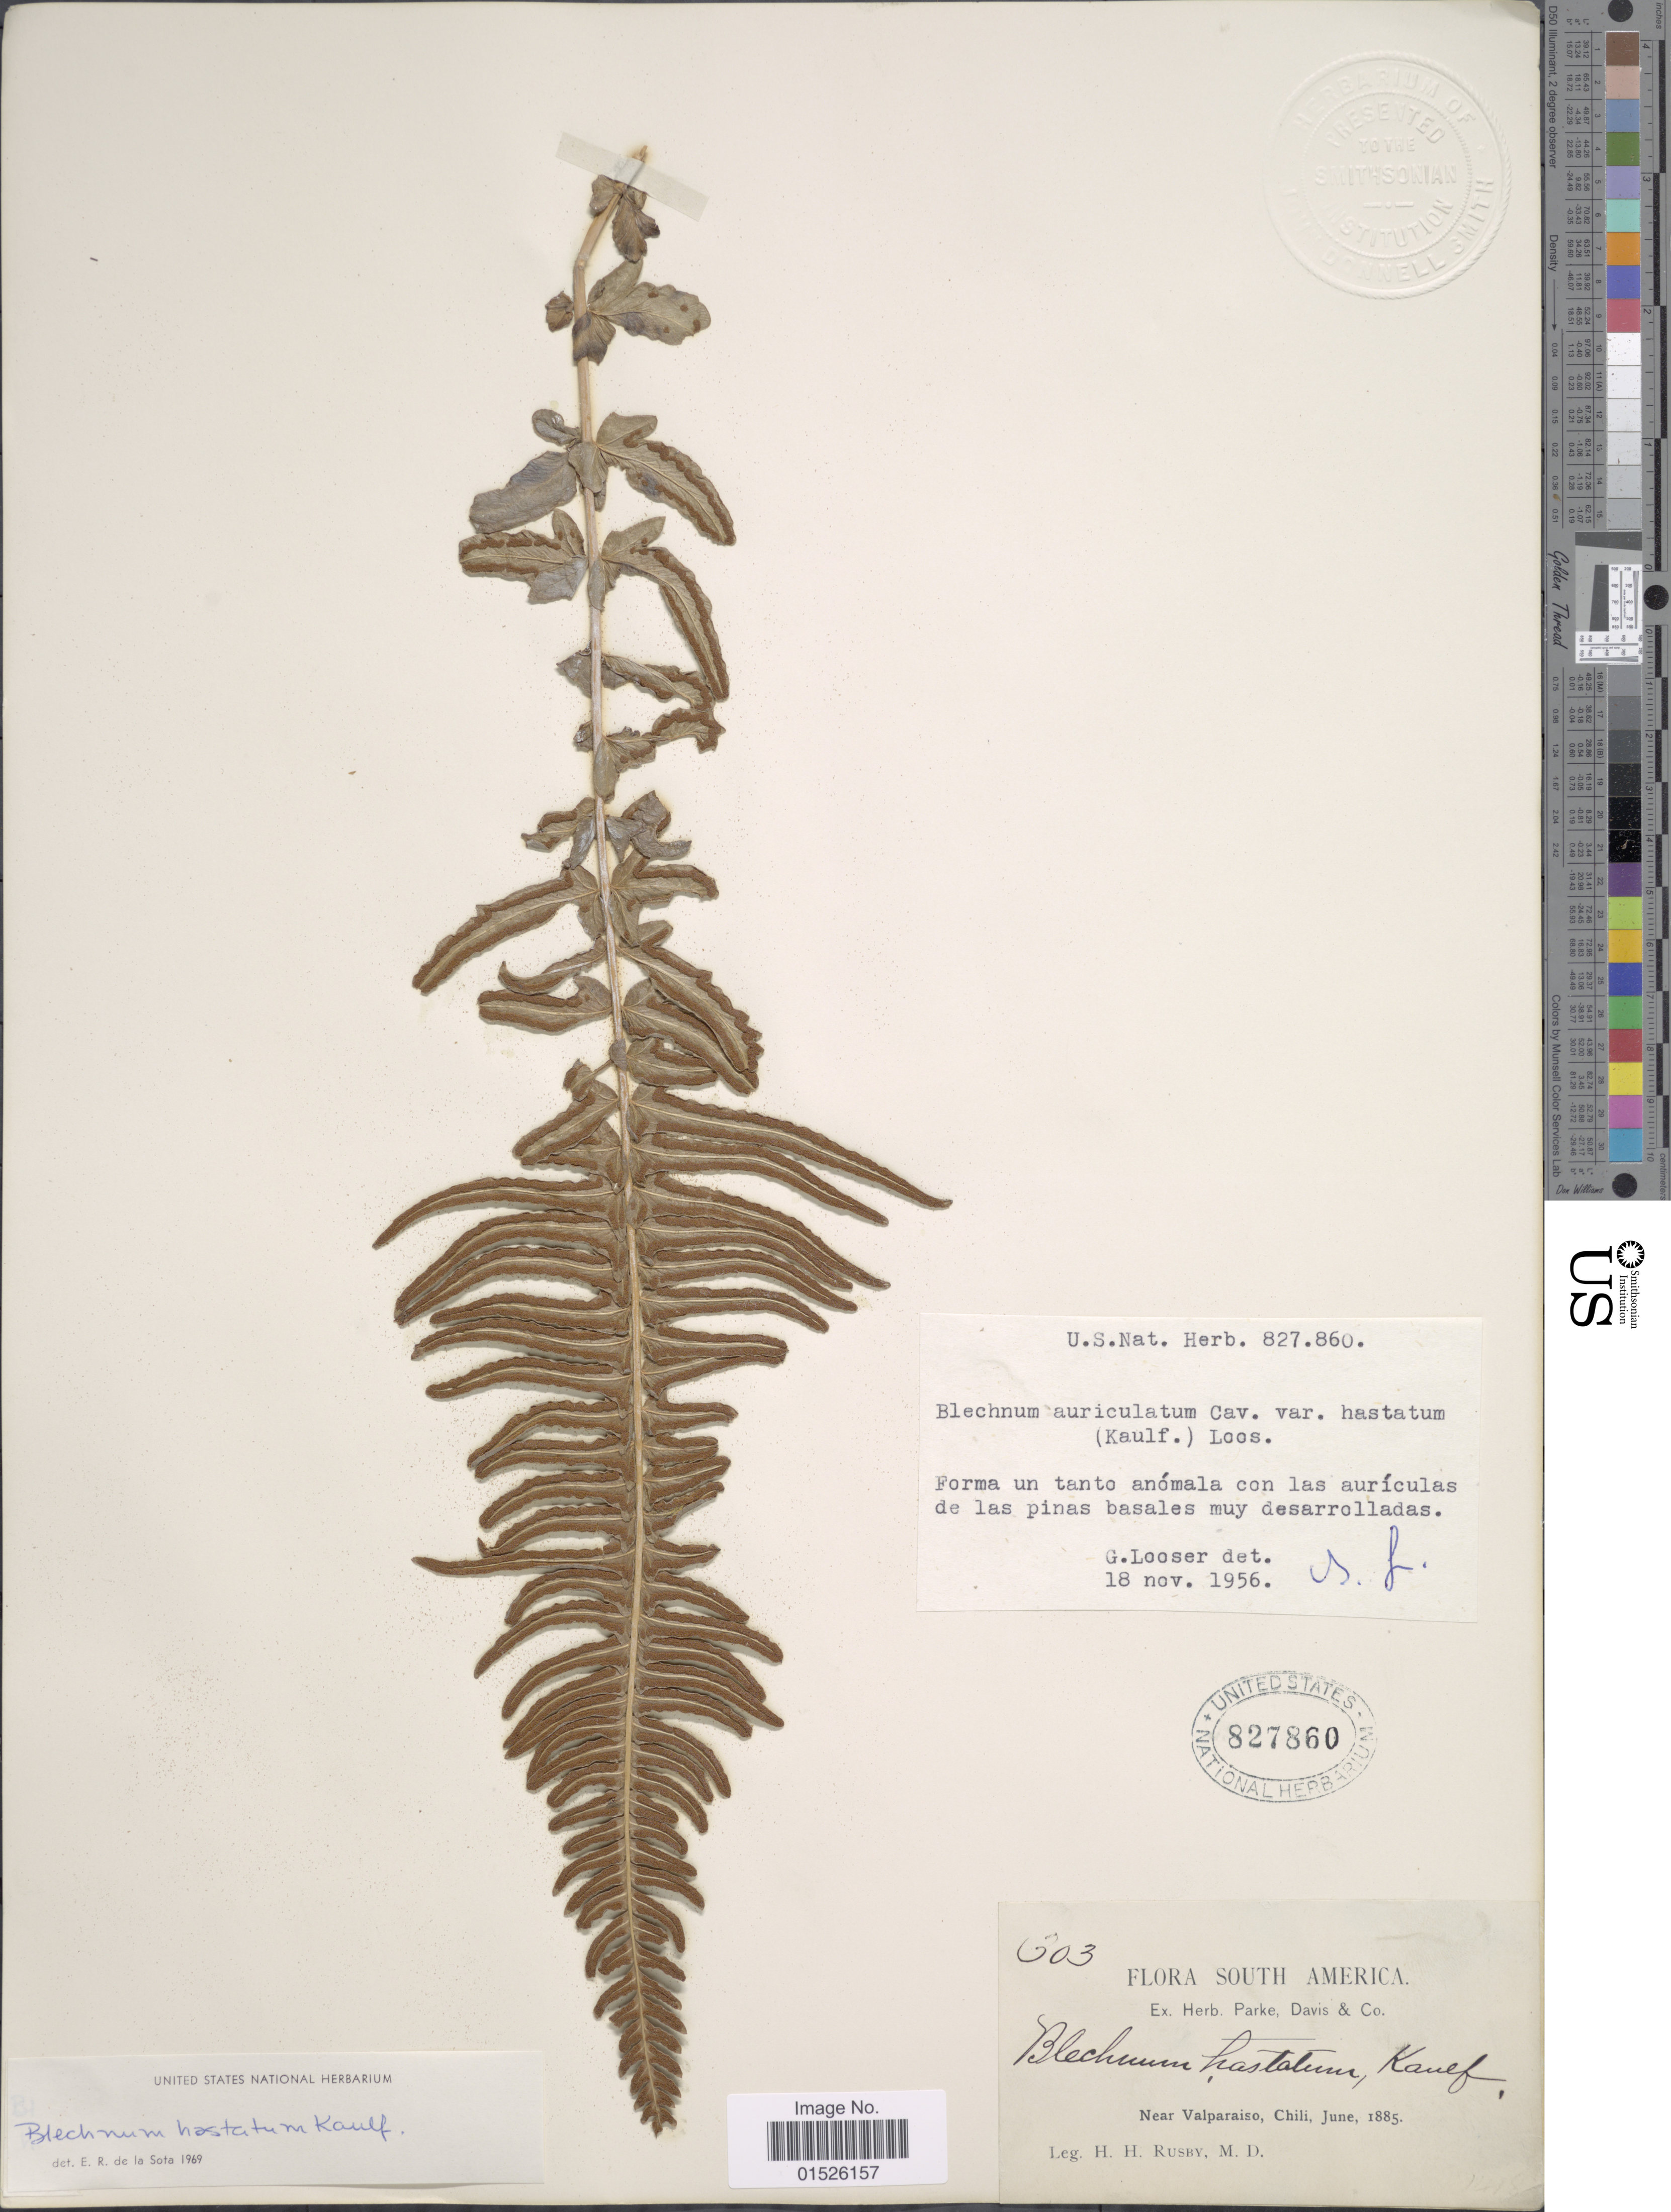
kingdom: Plantae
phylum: Tracheophyta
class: Polypodiopsida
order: Polypodiales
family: Blechnaceae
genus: Blechnum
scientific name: Blechnum hastatum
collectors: H. H. Rusby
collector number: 303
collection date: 1885-06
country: Chile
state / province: Valparaíso (V)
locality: South America, Near Valparaiso, Chili.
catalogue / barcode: US 827860